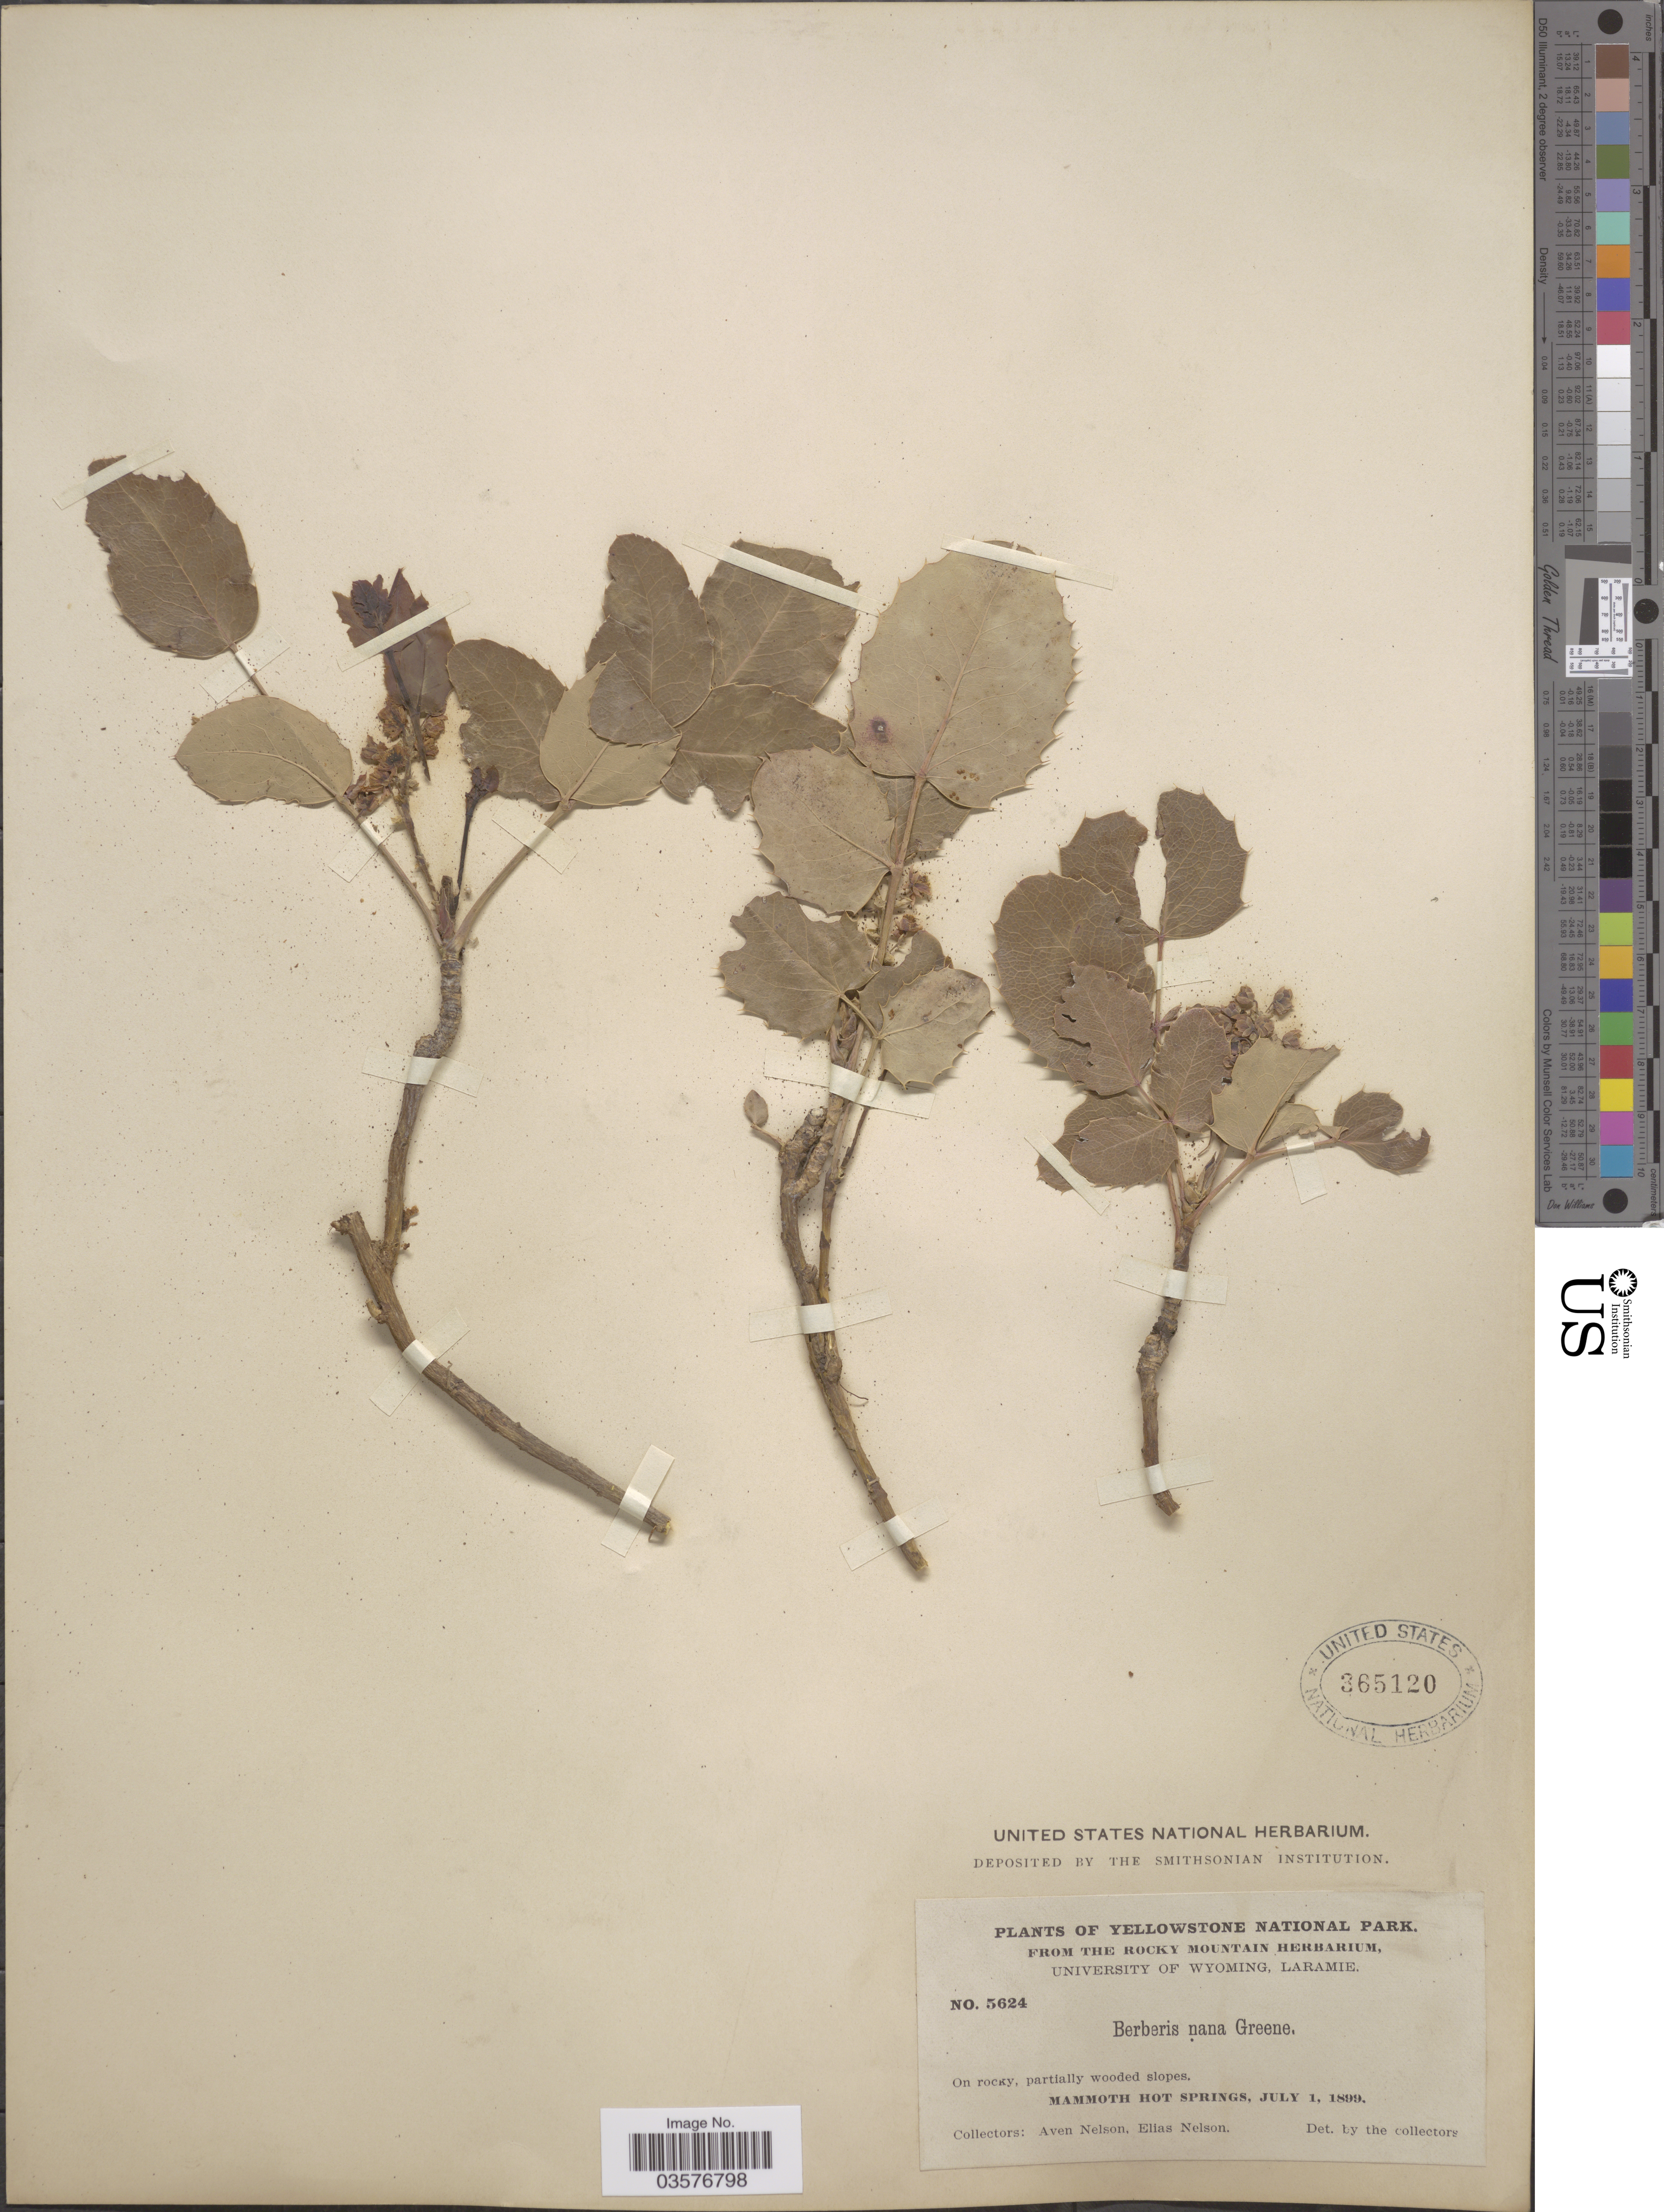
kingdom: Plantae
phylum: Tracheophyta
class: Magnoliopsida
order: Ranunculales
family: Berberidaceae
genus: Mahonia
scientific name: Mahonia repens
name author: (Lindl.) G. Don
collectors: A. Nelson & E. Nelson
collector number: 5624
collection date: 1899-07-01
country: United States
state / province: Wyoming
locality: Yellowstone National Park. Mammoth Hot Springs.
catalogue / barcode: US 365120